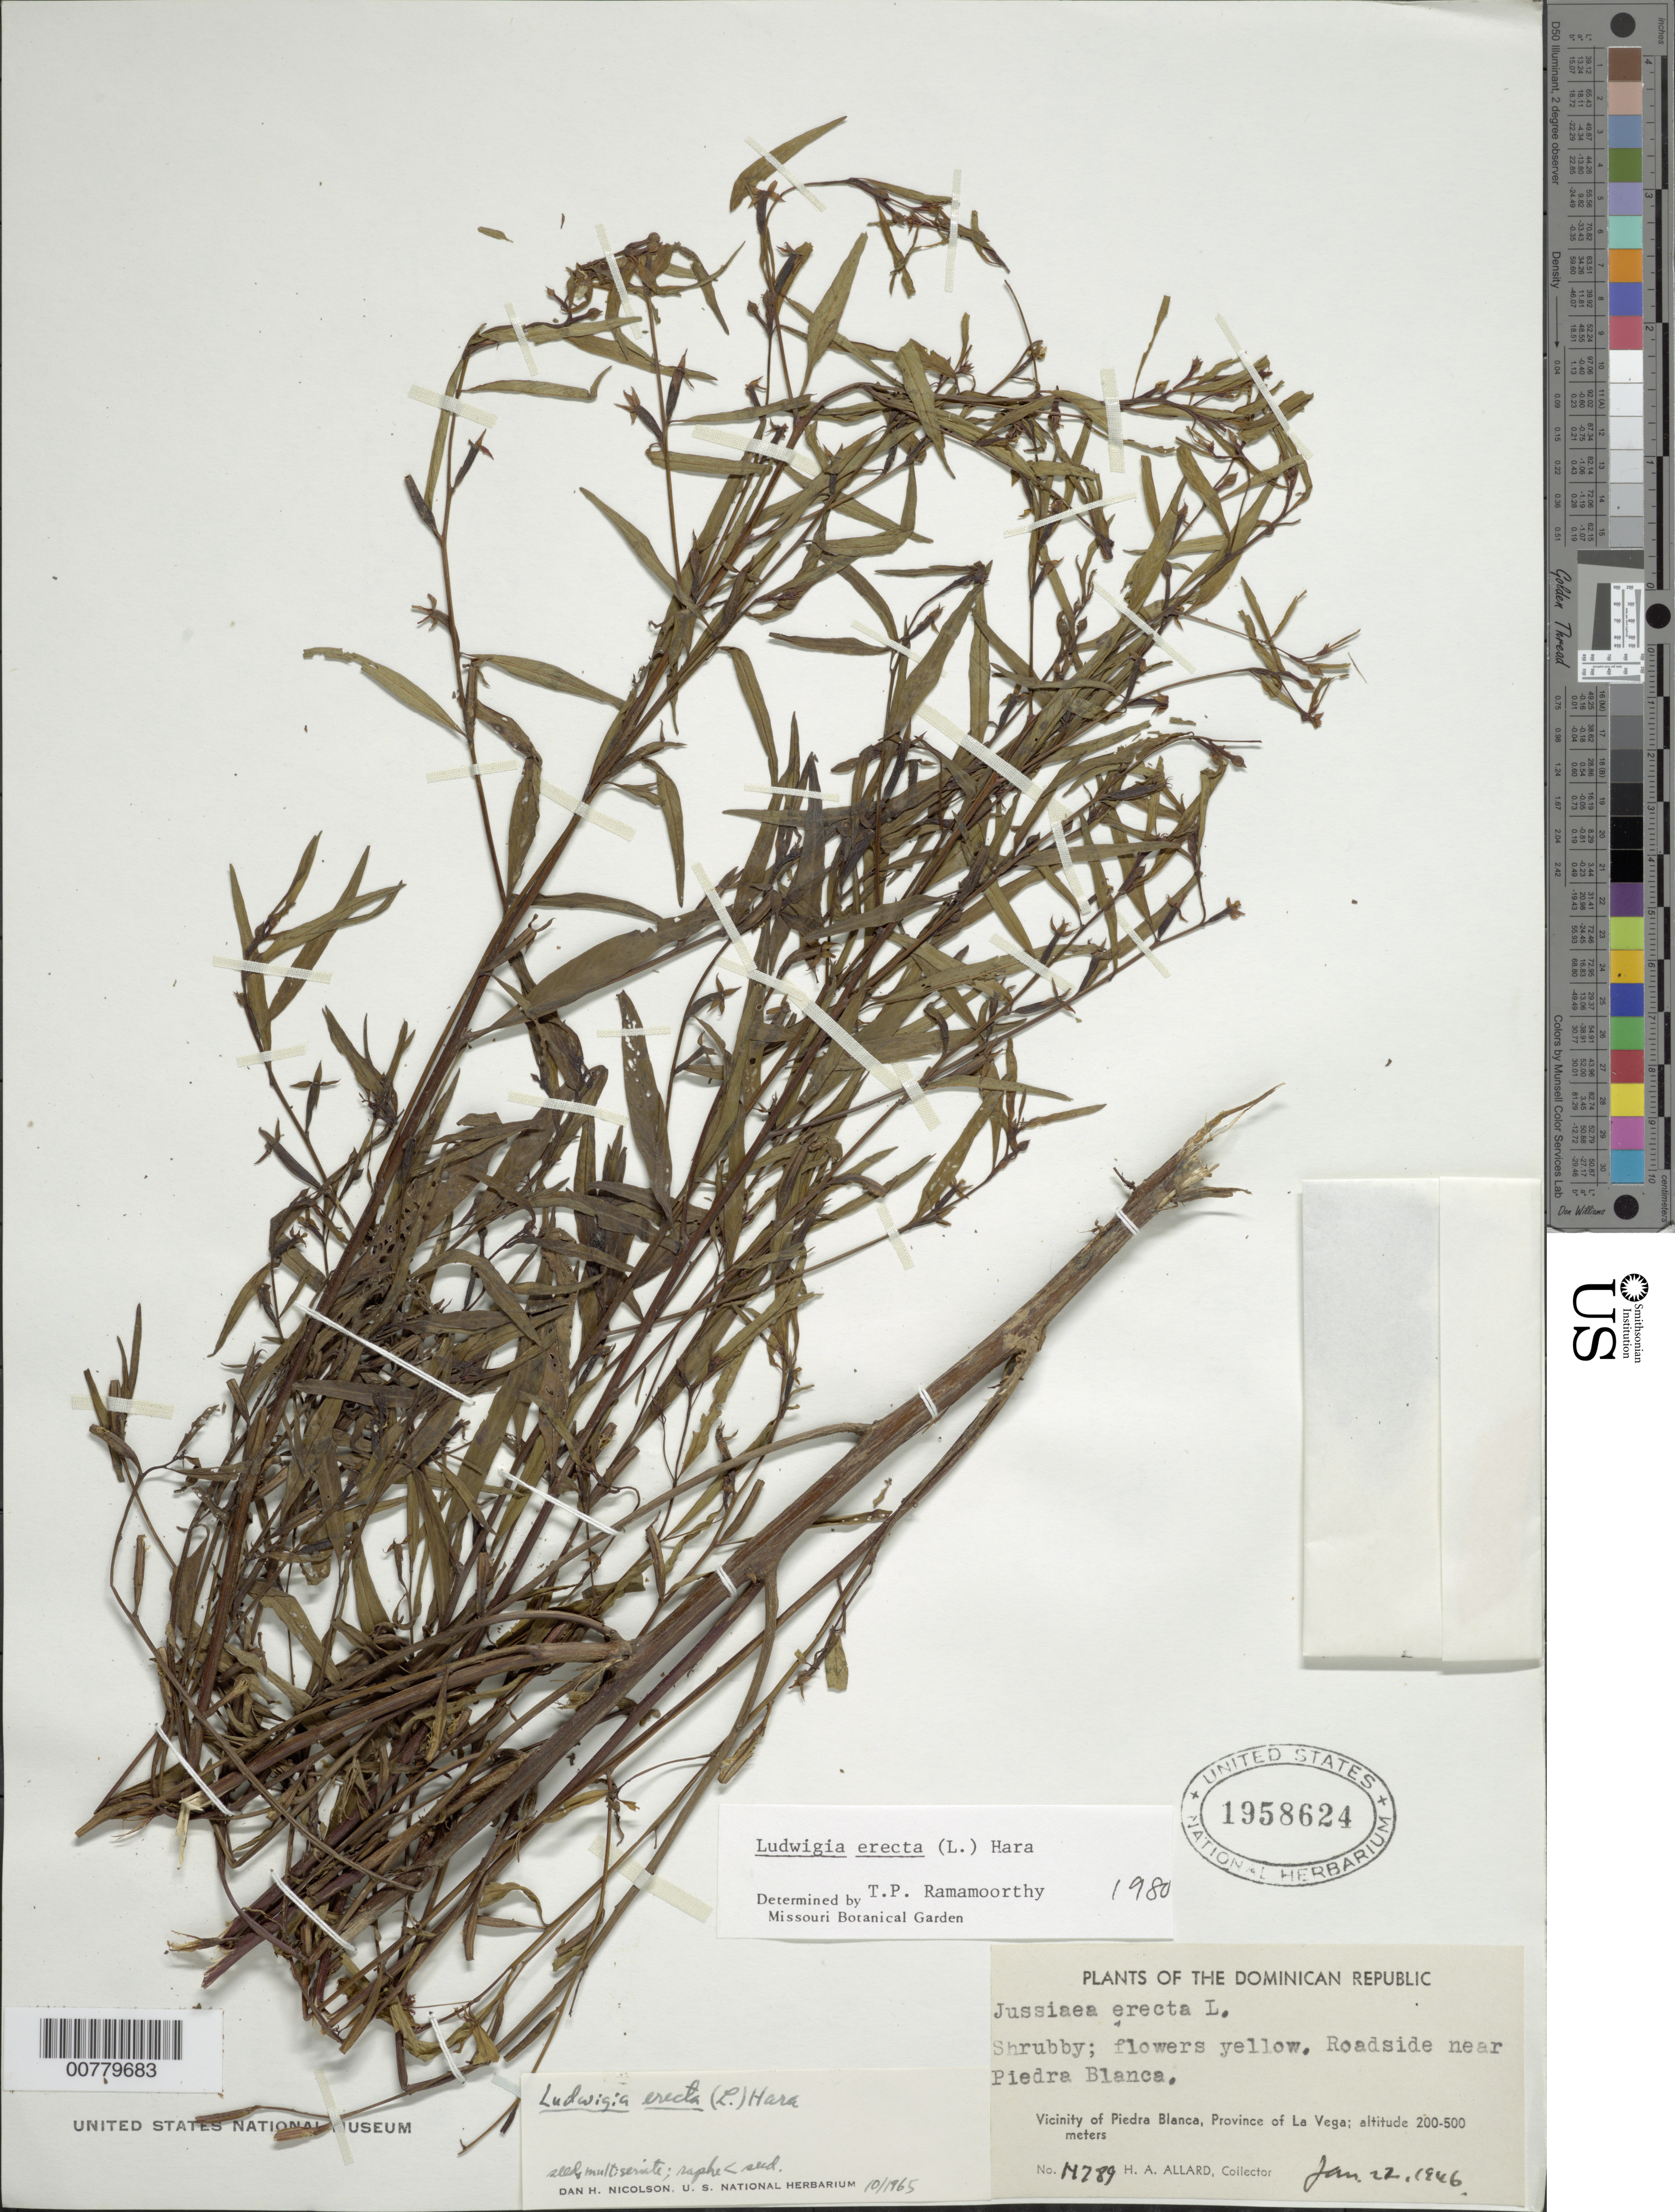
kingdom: Plantae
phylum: Tracheophyta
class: Magnoliopsida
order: Myrtales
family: Onagraceae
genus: Ludwigia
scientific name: Ludwigia erecta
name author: (L.) H. Hara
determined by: Ramamoorthy, T. P.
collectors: H. A. Allard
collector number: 14789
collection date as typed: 22 Jan 1946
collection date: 1946-01-22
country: Dominican Republic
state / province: La Vega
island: Hispaniola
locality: Vicinity of Piedra Blanca, roadside near Piedra Blanca.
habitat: Roadside.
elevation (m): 200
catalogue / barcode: US 1958624